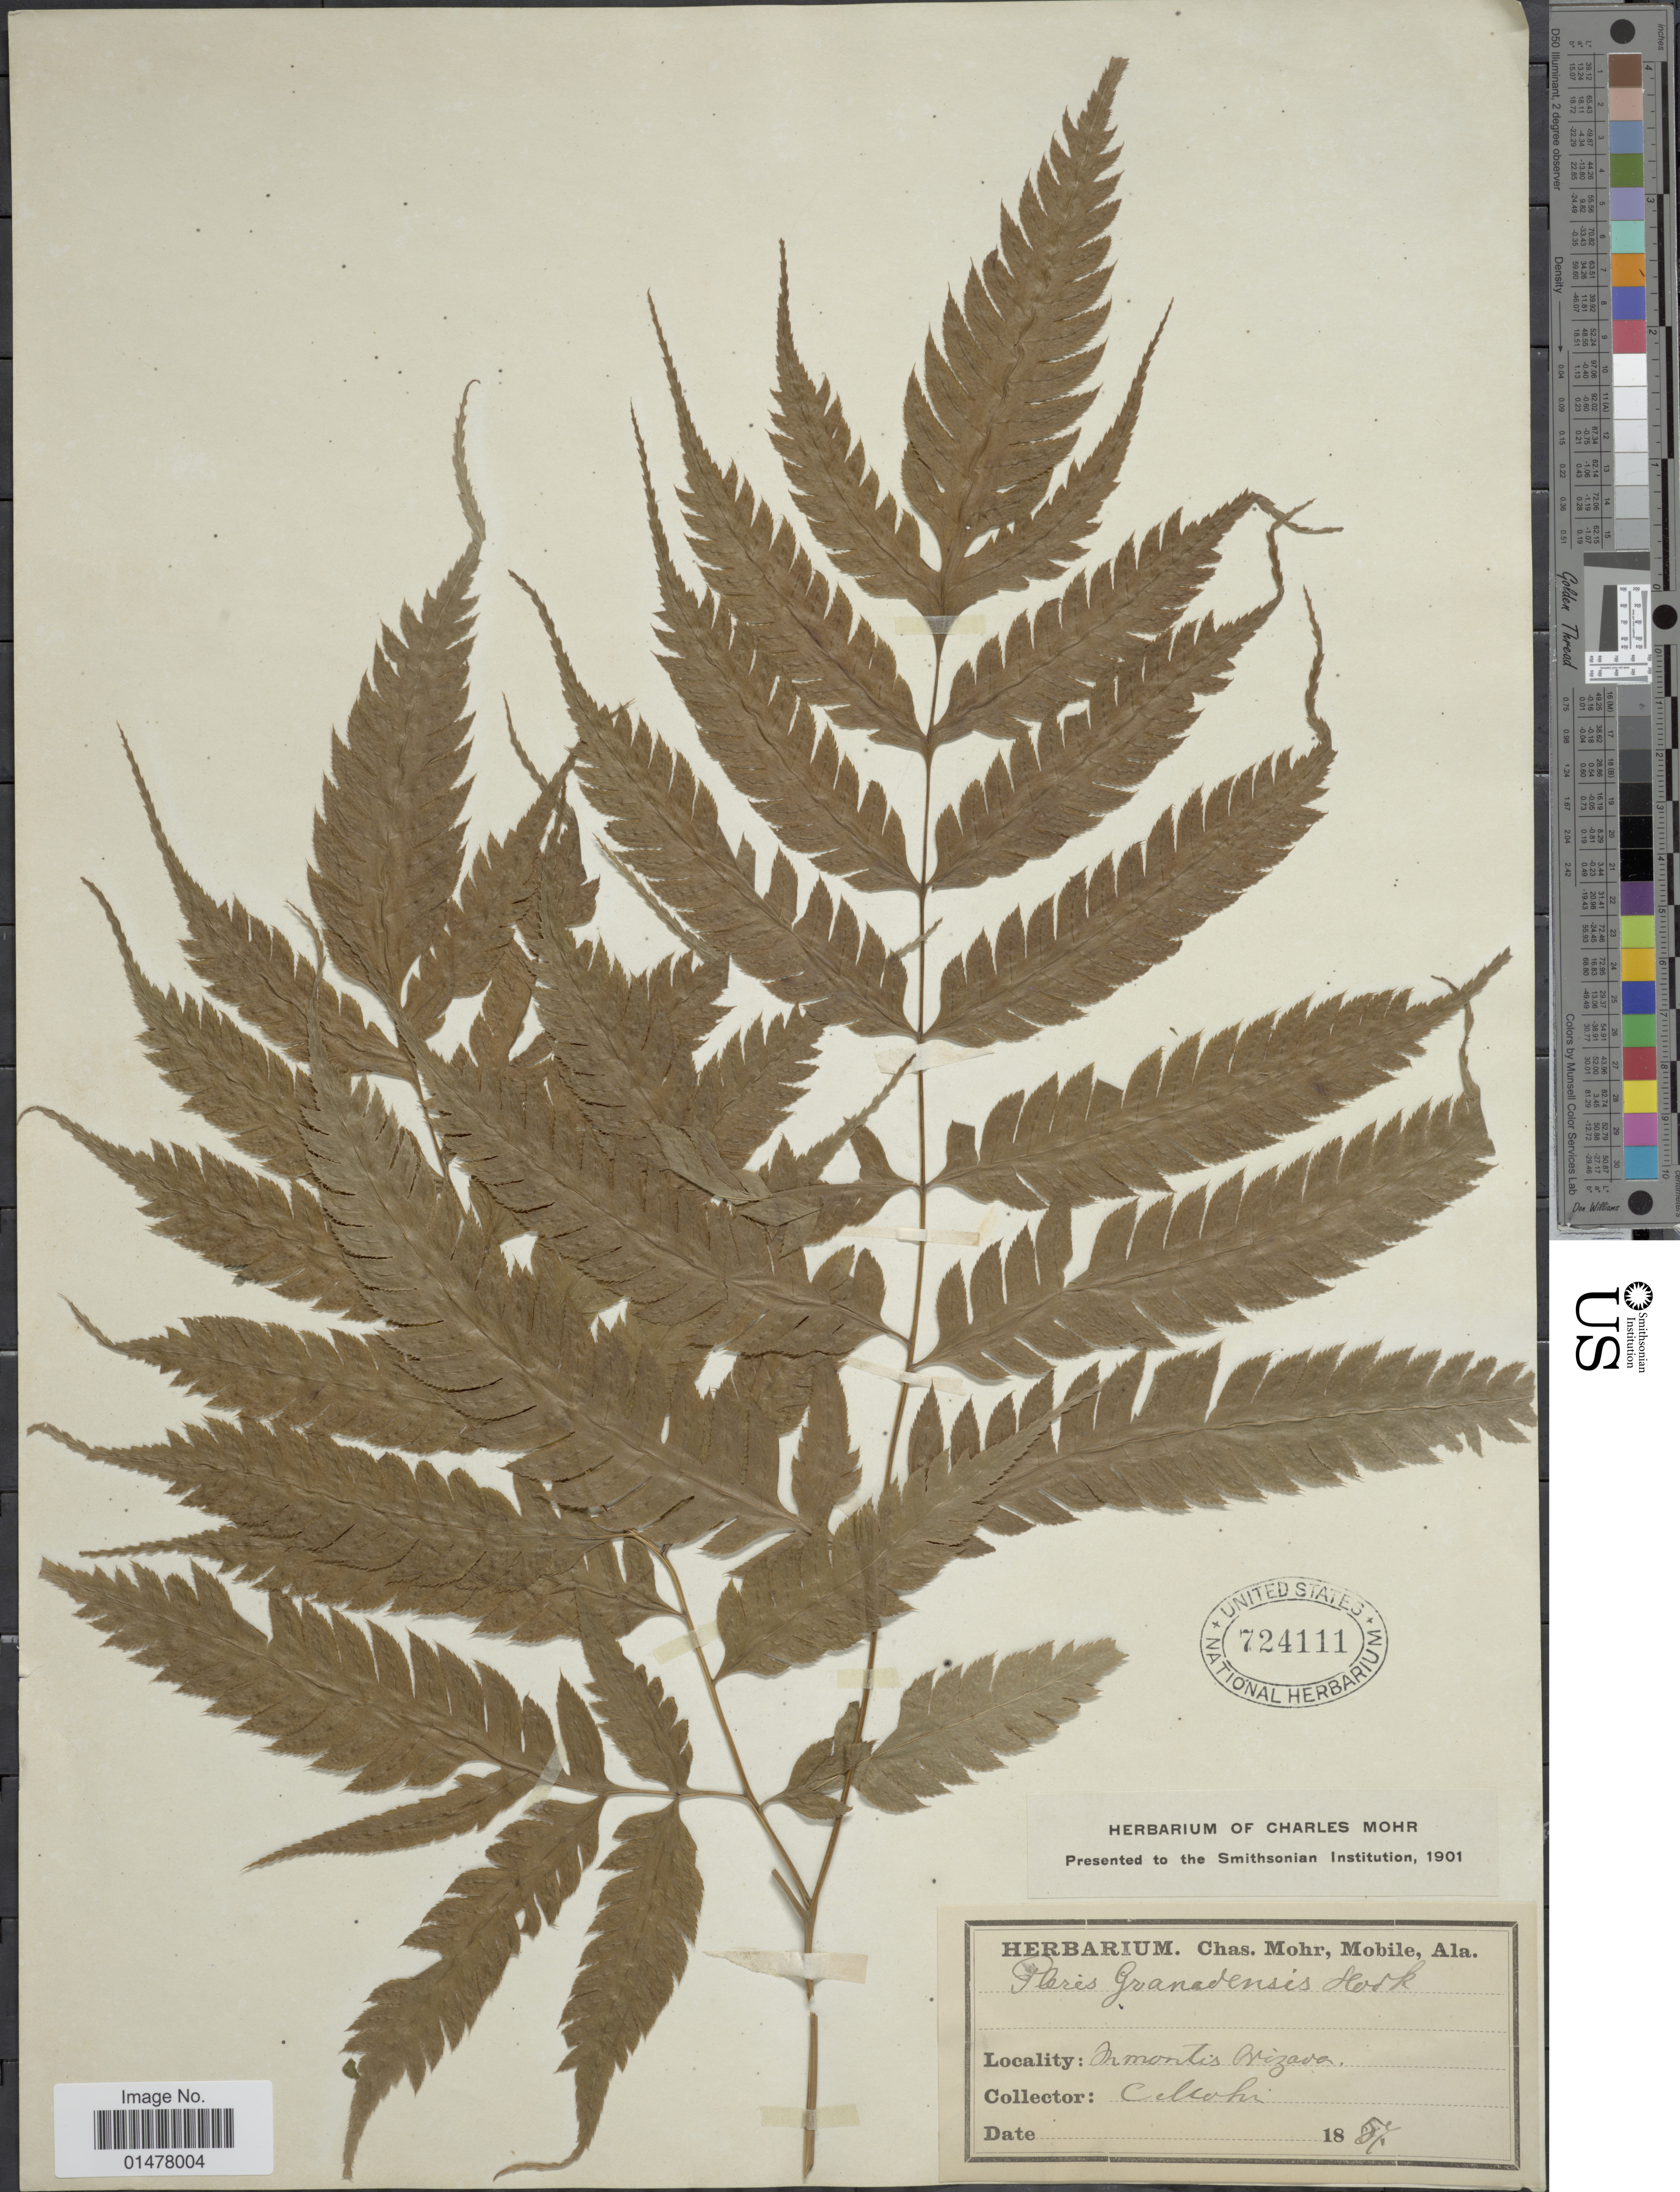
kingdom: Plantae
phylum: Tracheophyta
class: Polypodiopsida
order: Polypodiales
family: Pteridaceae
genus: Pteris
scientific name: Pteris podophylla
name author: Sw.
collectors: C. T. Mohr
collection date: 1887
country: Mexico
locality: In montis Orizava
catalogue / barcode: US 724111